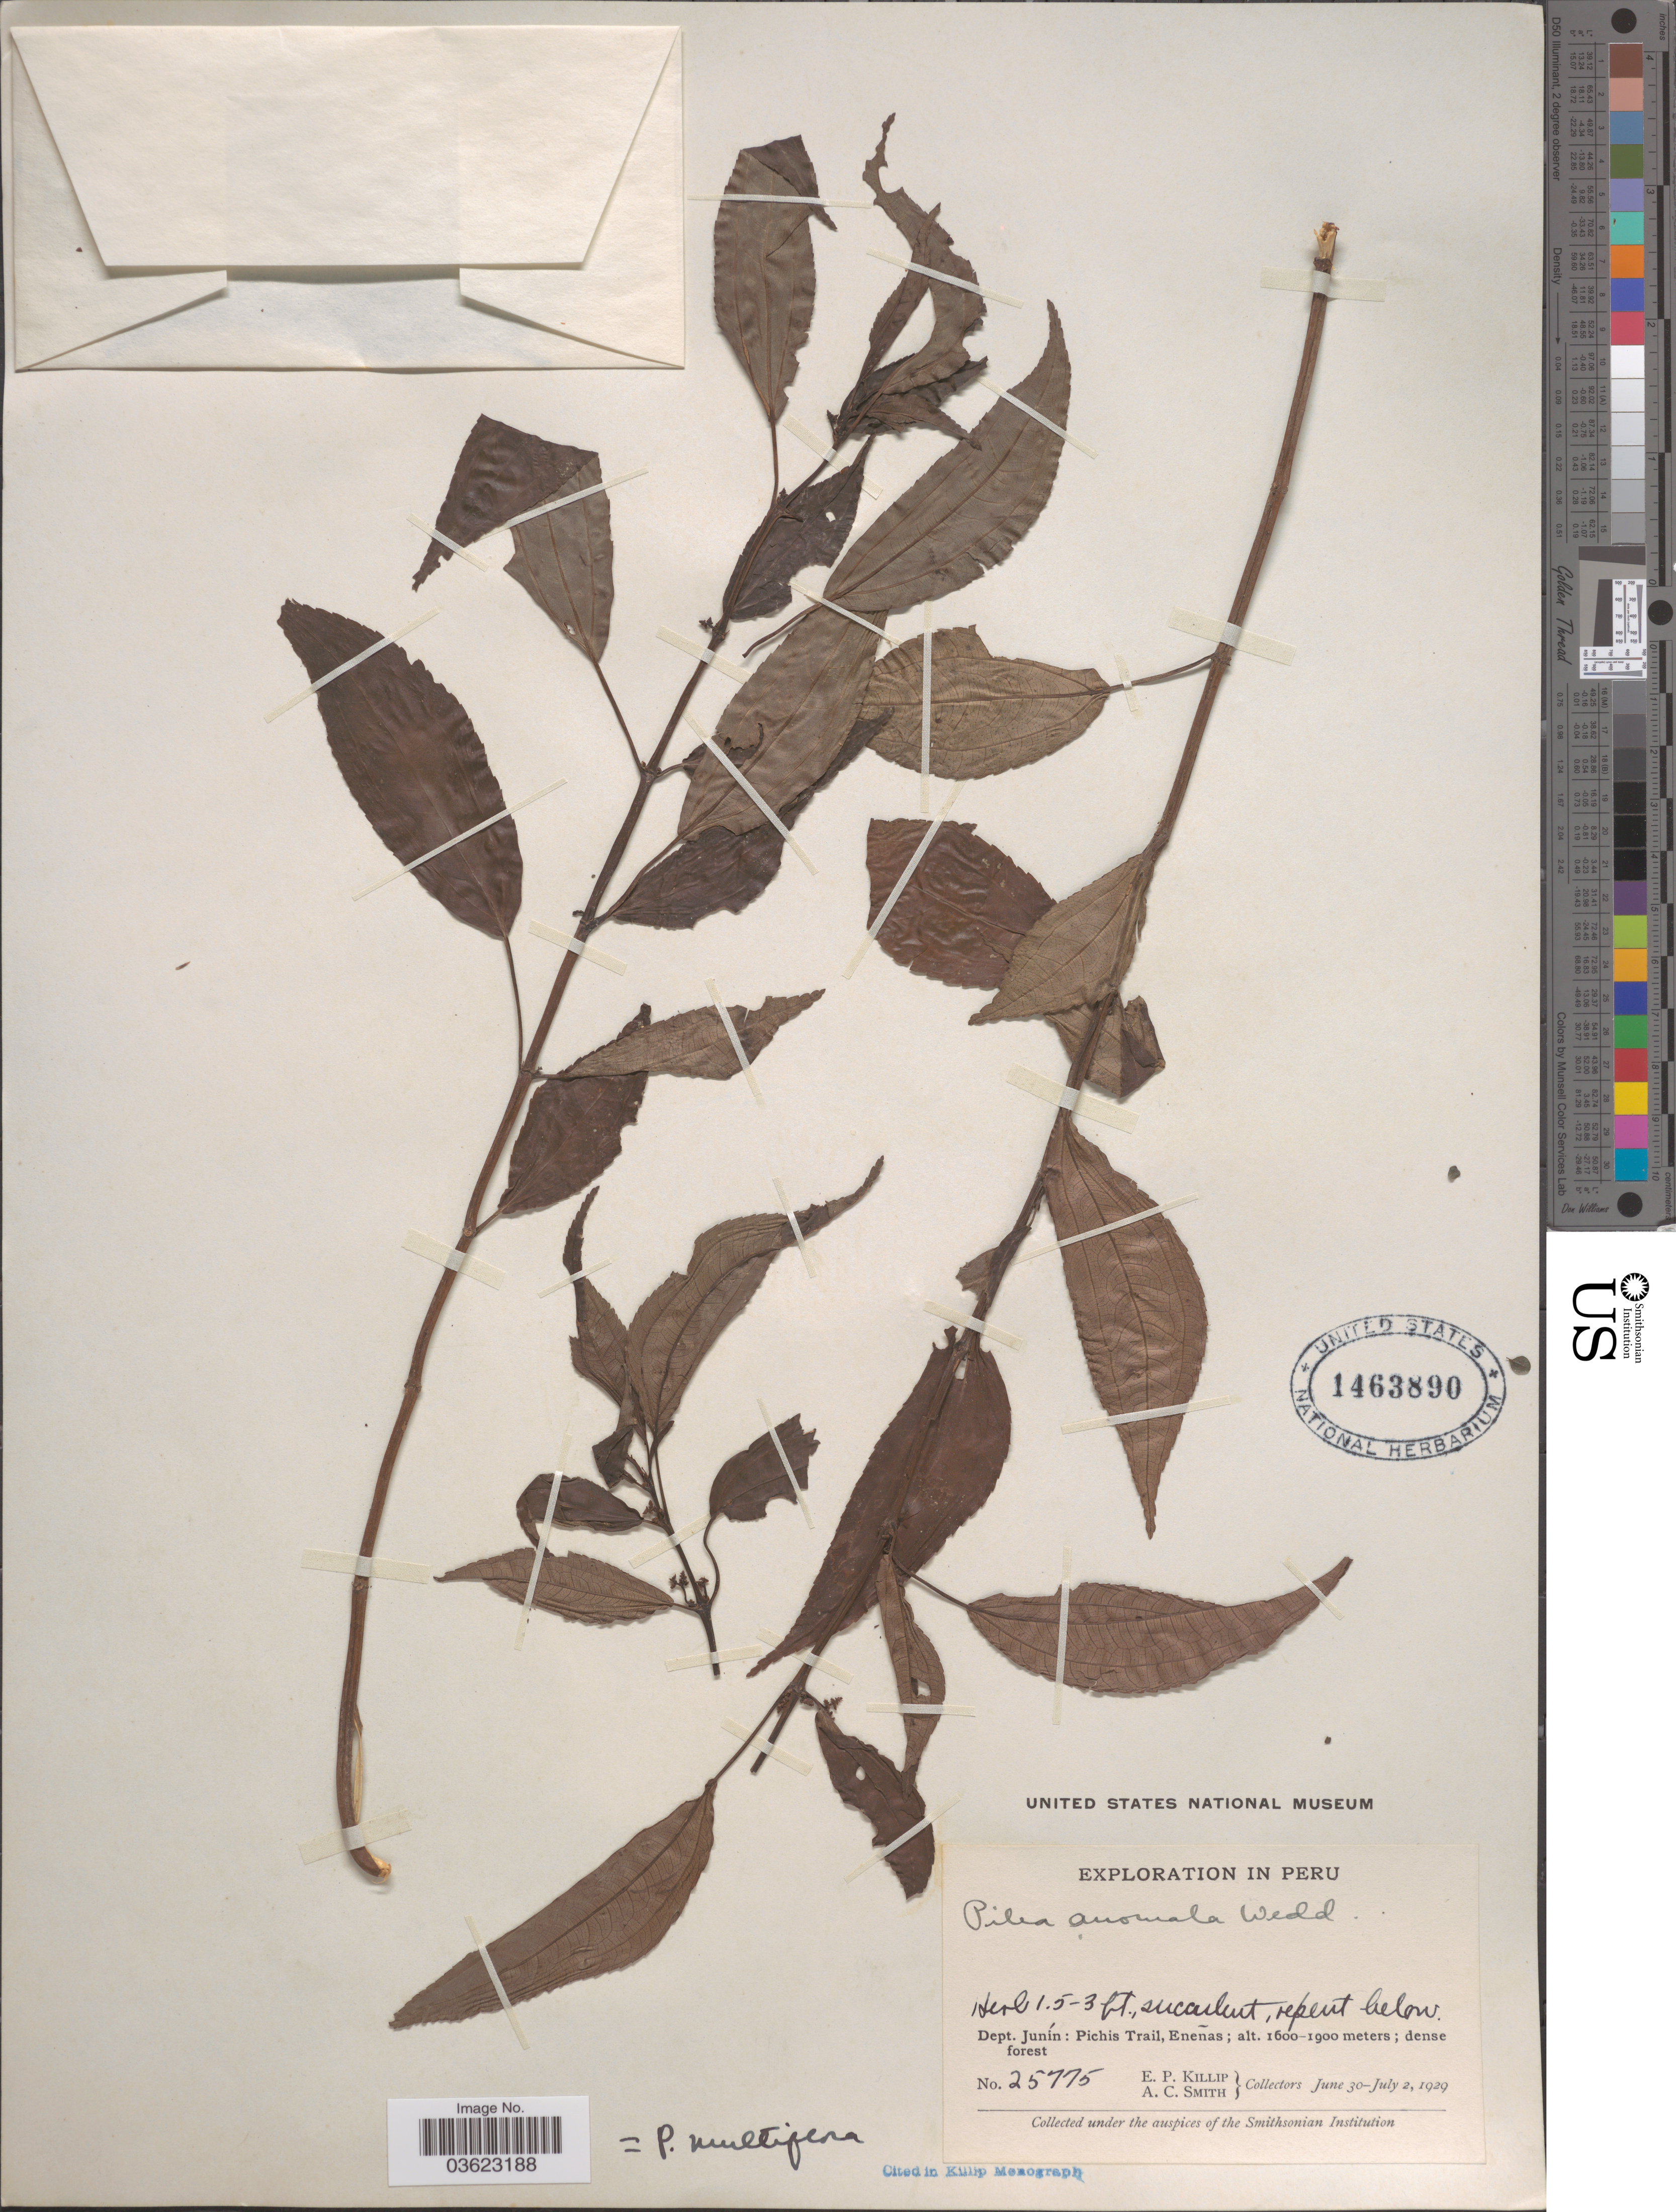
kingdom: Plantae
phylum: Tracheophyta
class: Magnoliopsida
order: Rosales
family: Urticaceae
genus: Pilea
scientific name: Pilea anomala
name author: Wedd.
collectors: E. P. Killip & A. C. Smith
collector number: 25775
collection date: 1929-06-30/1929-07-02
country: Peru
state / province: Junín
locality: Dept. Junín: Pichis Trail, Eneñas.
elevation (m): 1600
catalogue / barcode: US 1463890